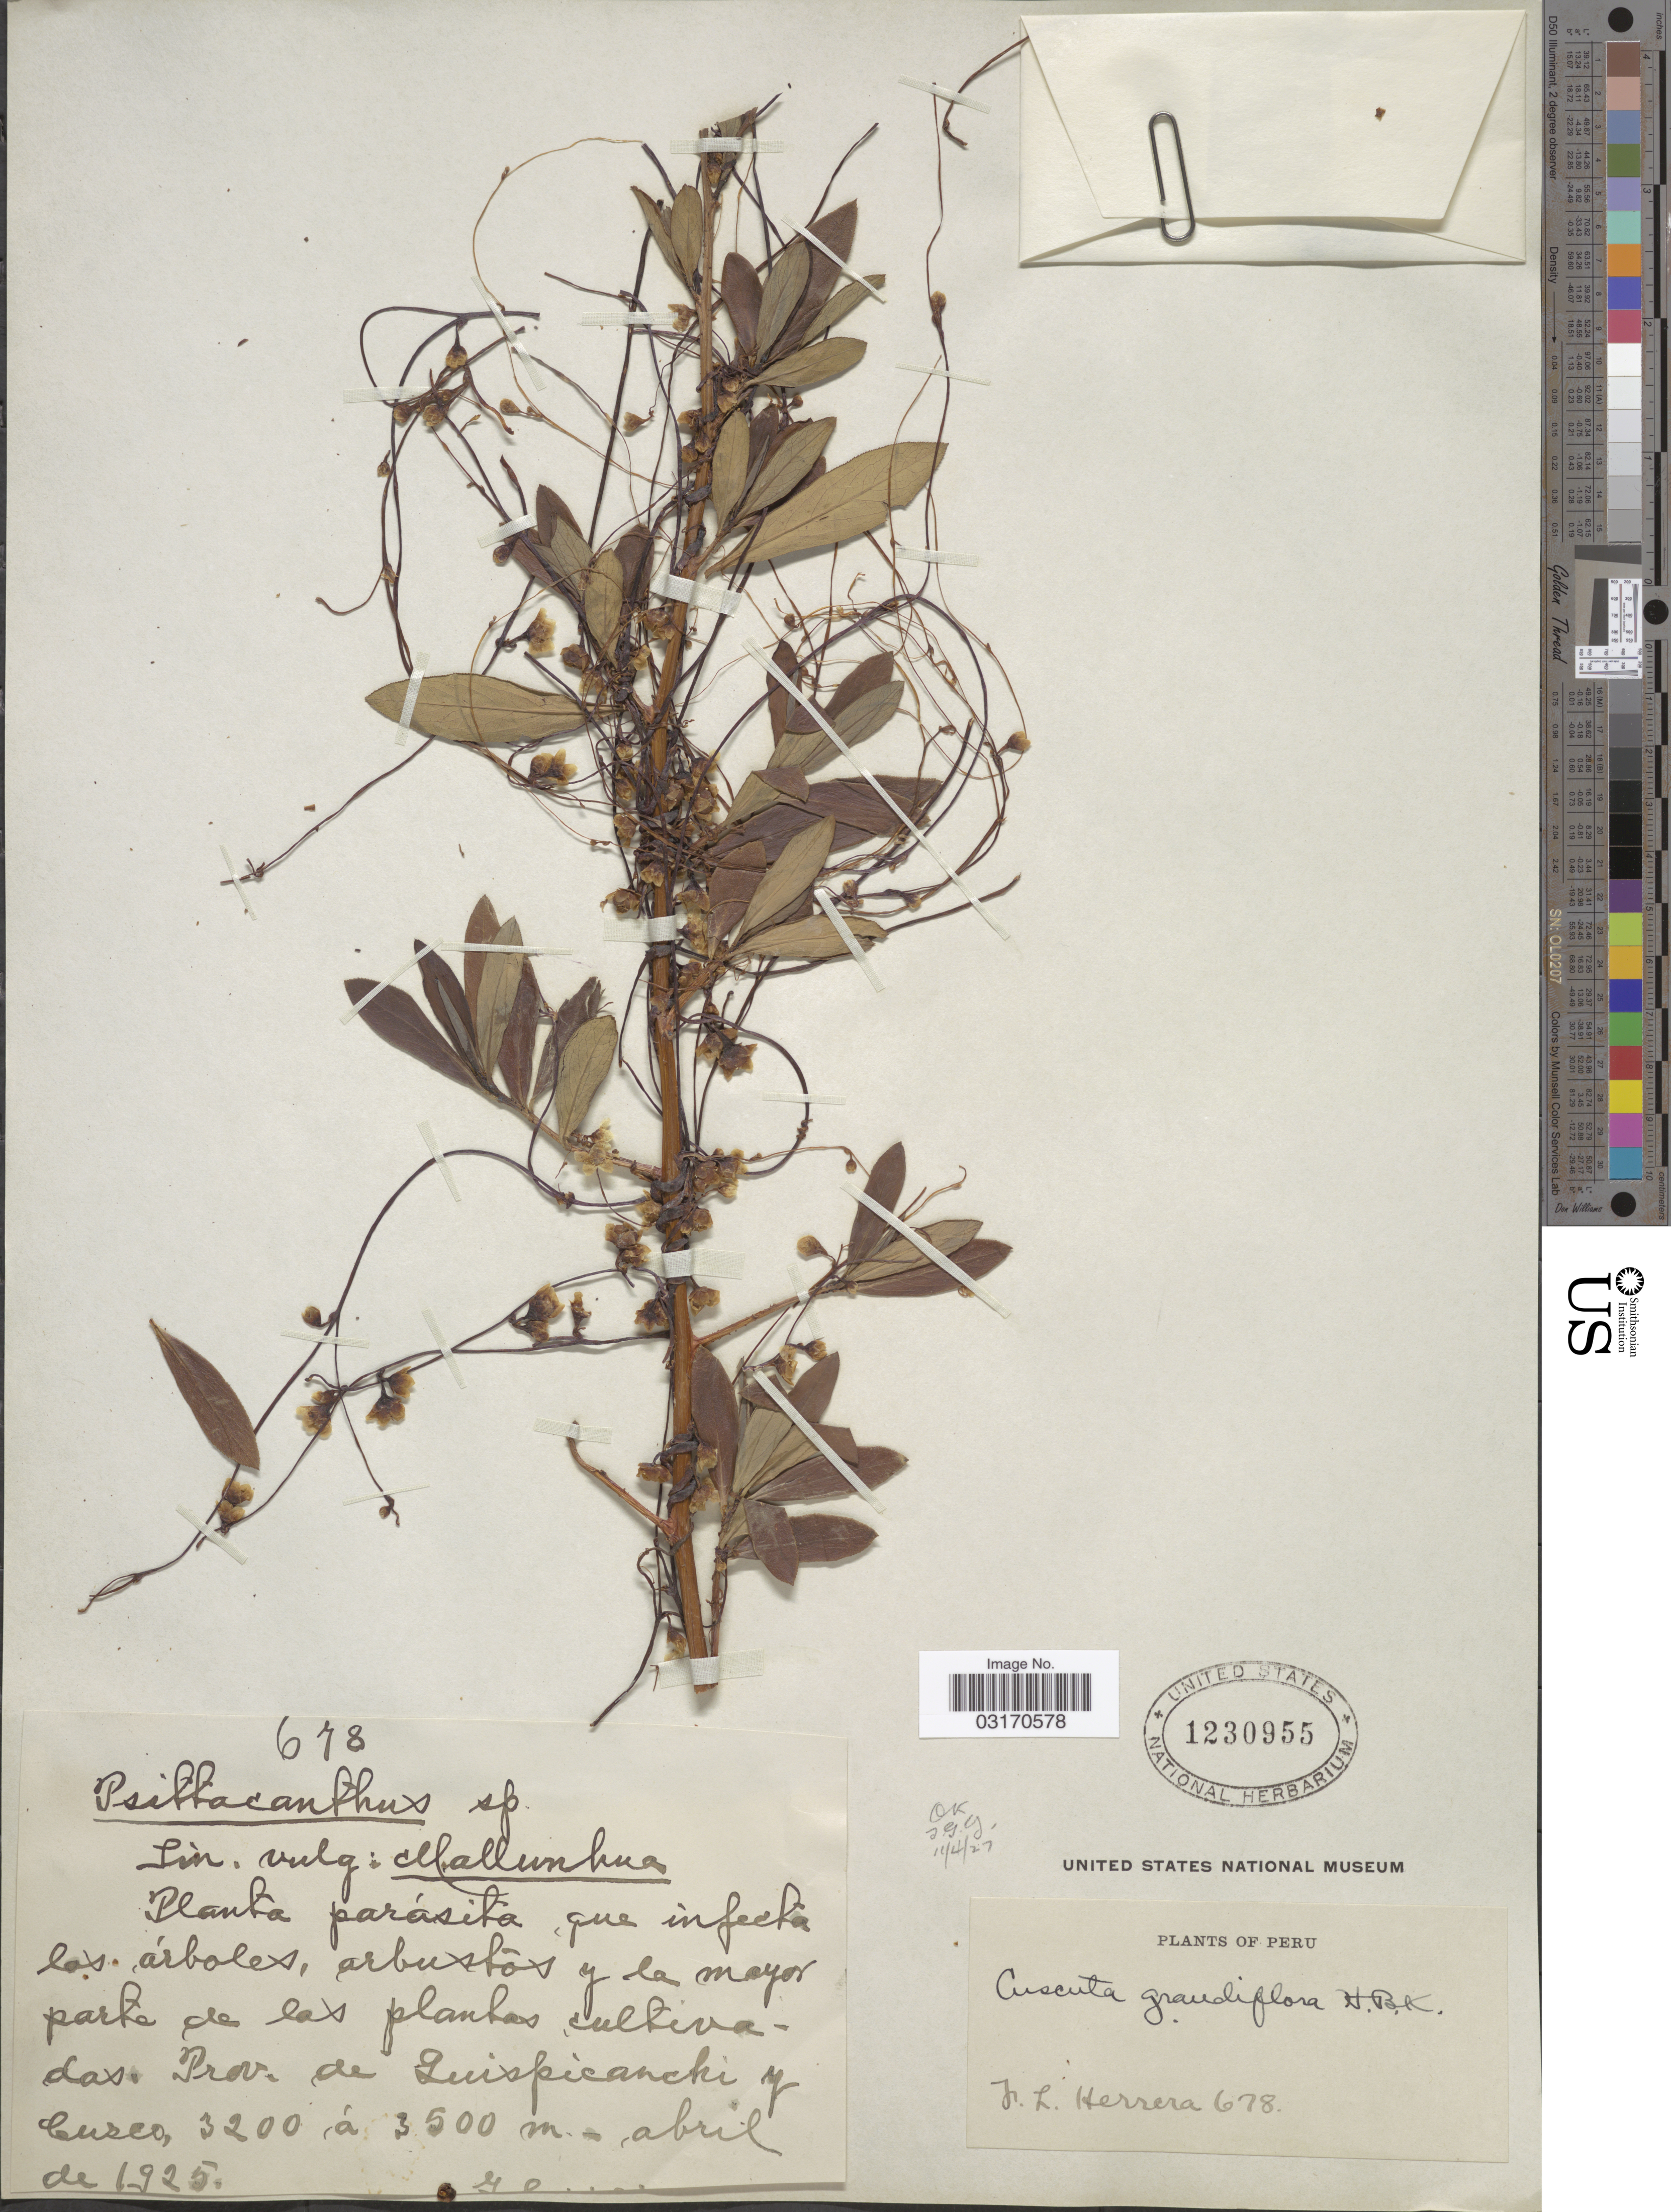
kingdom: Plantae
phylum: Tracheophyta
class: Magnoliopsida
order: Solanales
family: Convolvulaceae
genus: Cuscuta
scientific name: Cuscuta grandiflora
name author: Kunth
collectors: J. L. Herrera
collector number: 678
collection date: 1925-04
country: Peru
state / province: Cusco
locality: Prov. de Quispicanchi y Cusco.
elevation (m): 3500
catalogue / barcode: US 1230955